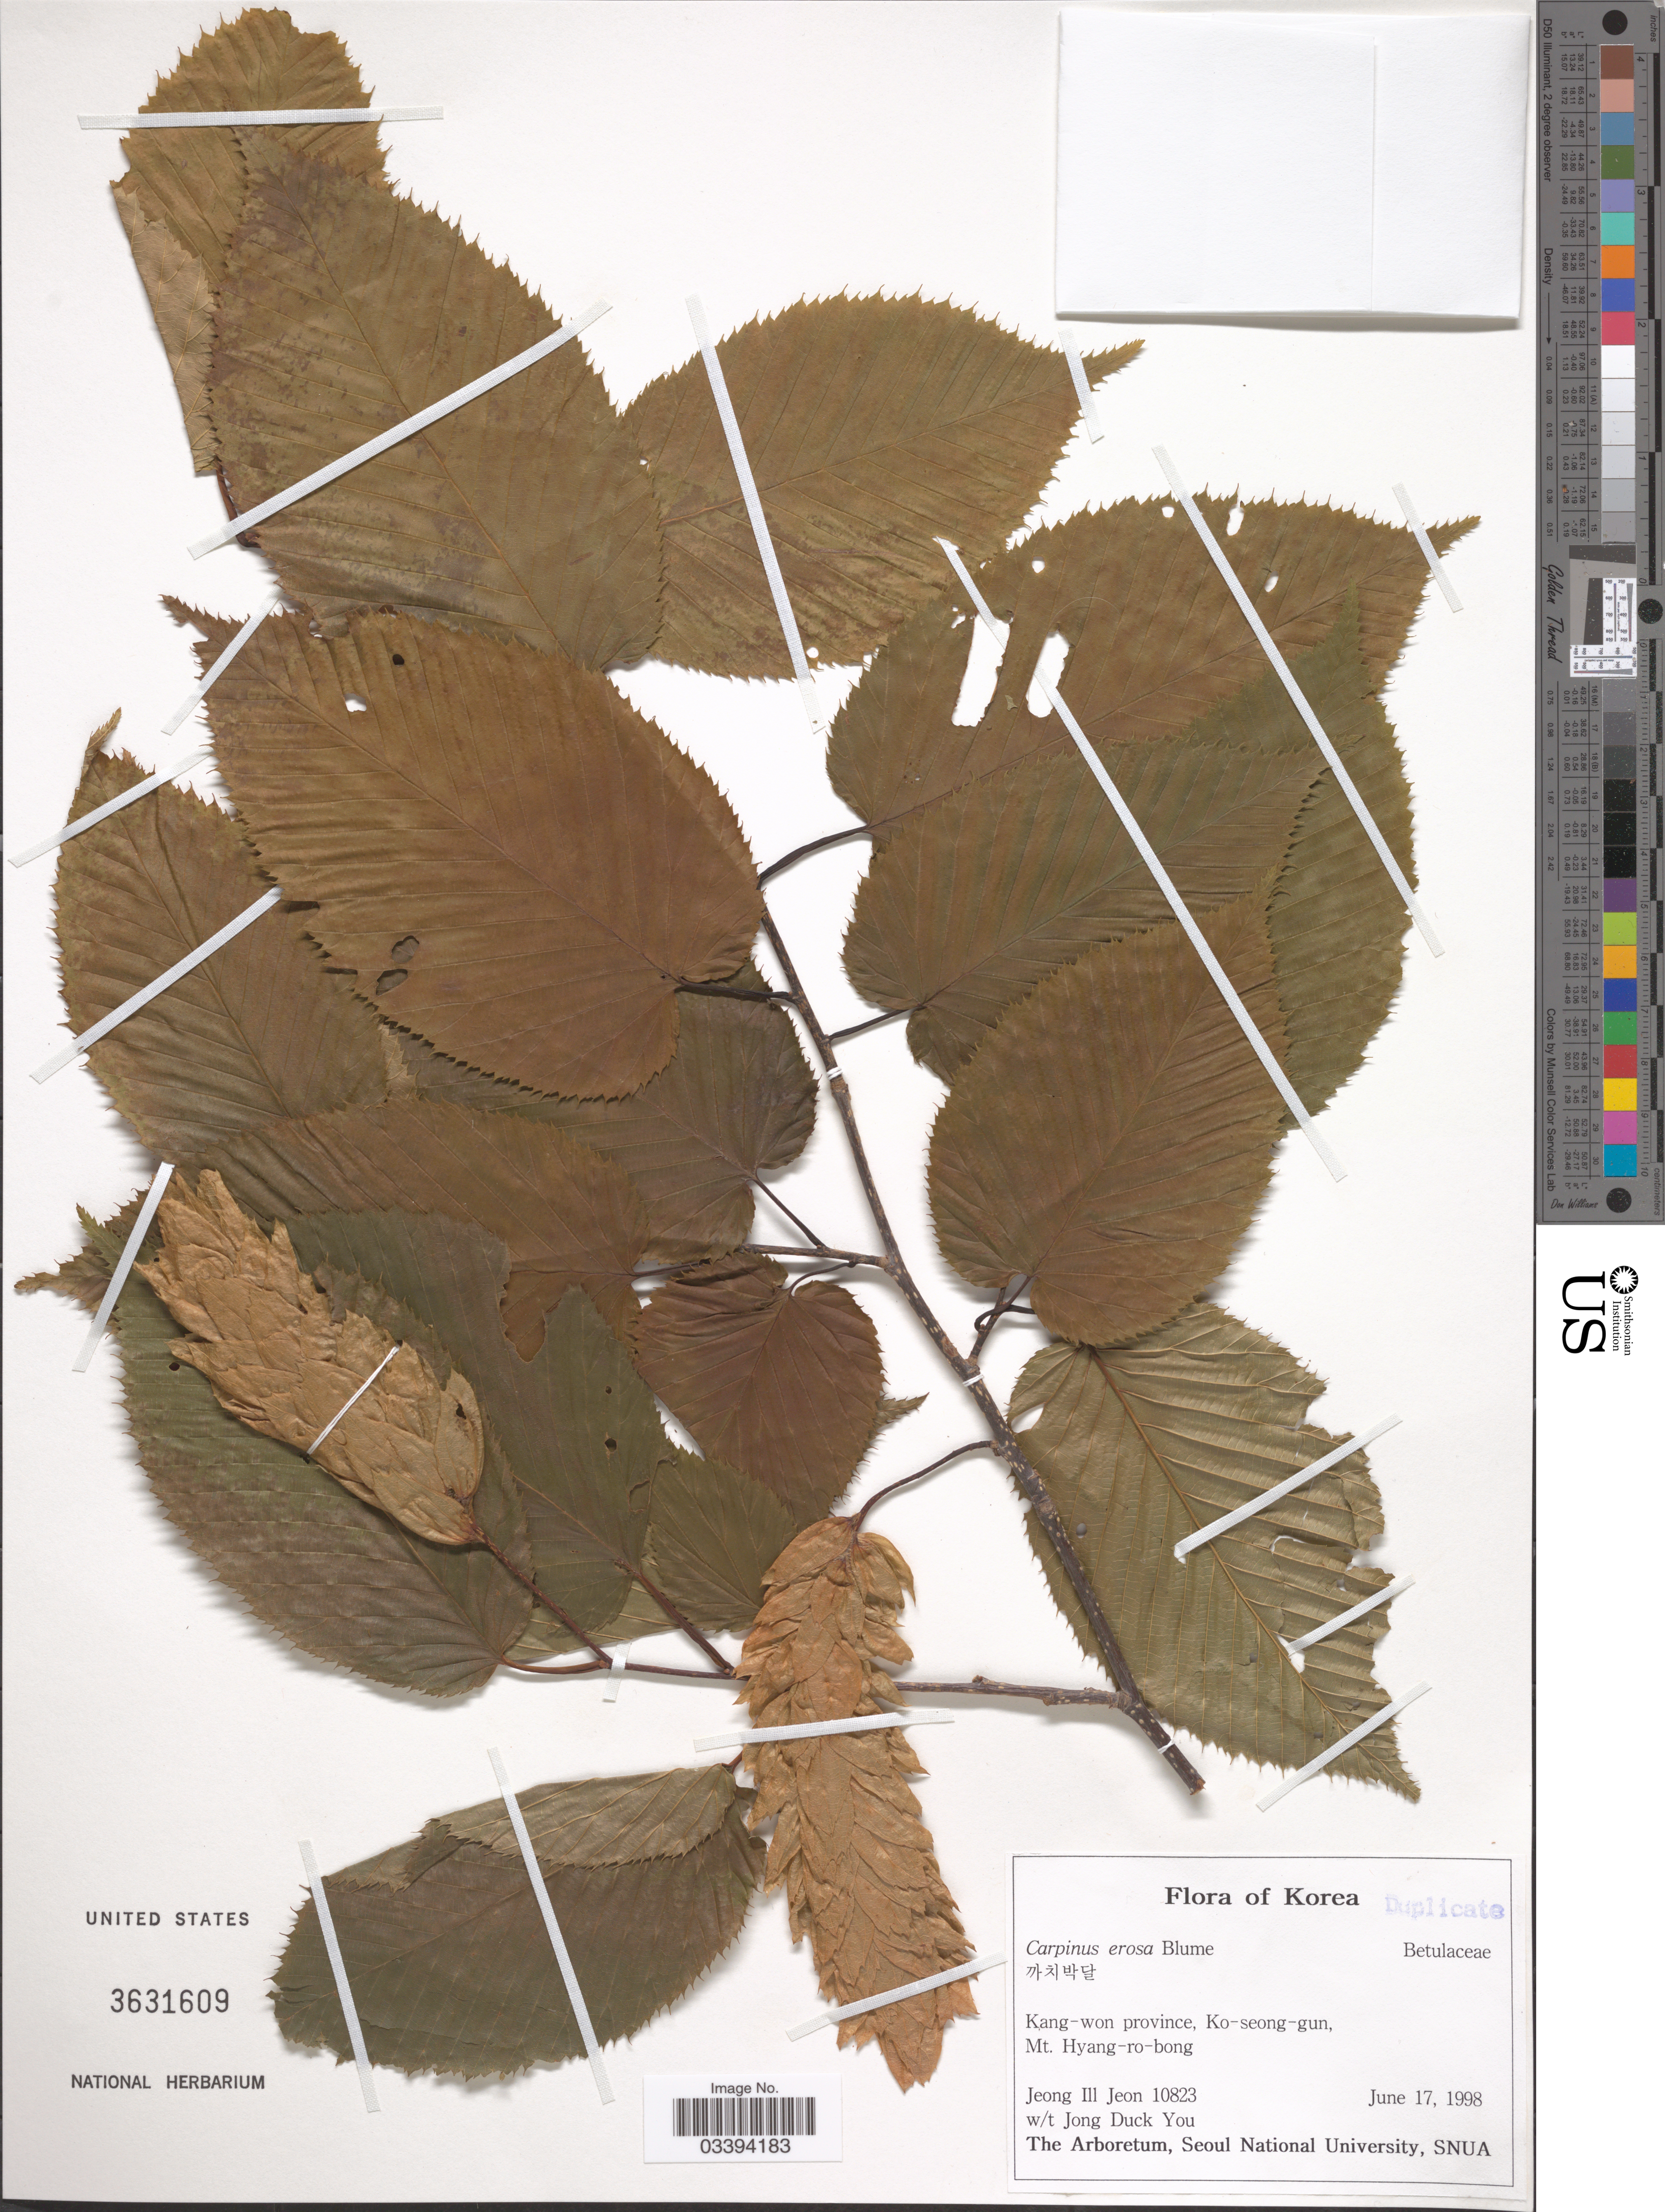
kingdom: Plantae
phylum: Tracheophyta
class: Magnoliopsida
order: Fagales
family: Betulaceae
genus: Carpinus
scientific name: Carpinus erosa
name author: Blume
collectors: J. Jeon & J. You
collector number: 10823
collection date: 1998-06-17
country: North Korea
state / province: Kangwon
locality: Kang-won province, Ko-seong-gun, Mt. Hyang-ro-bong.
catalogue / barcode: US 3631609